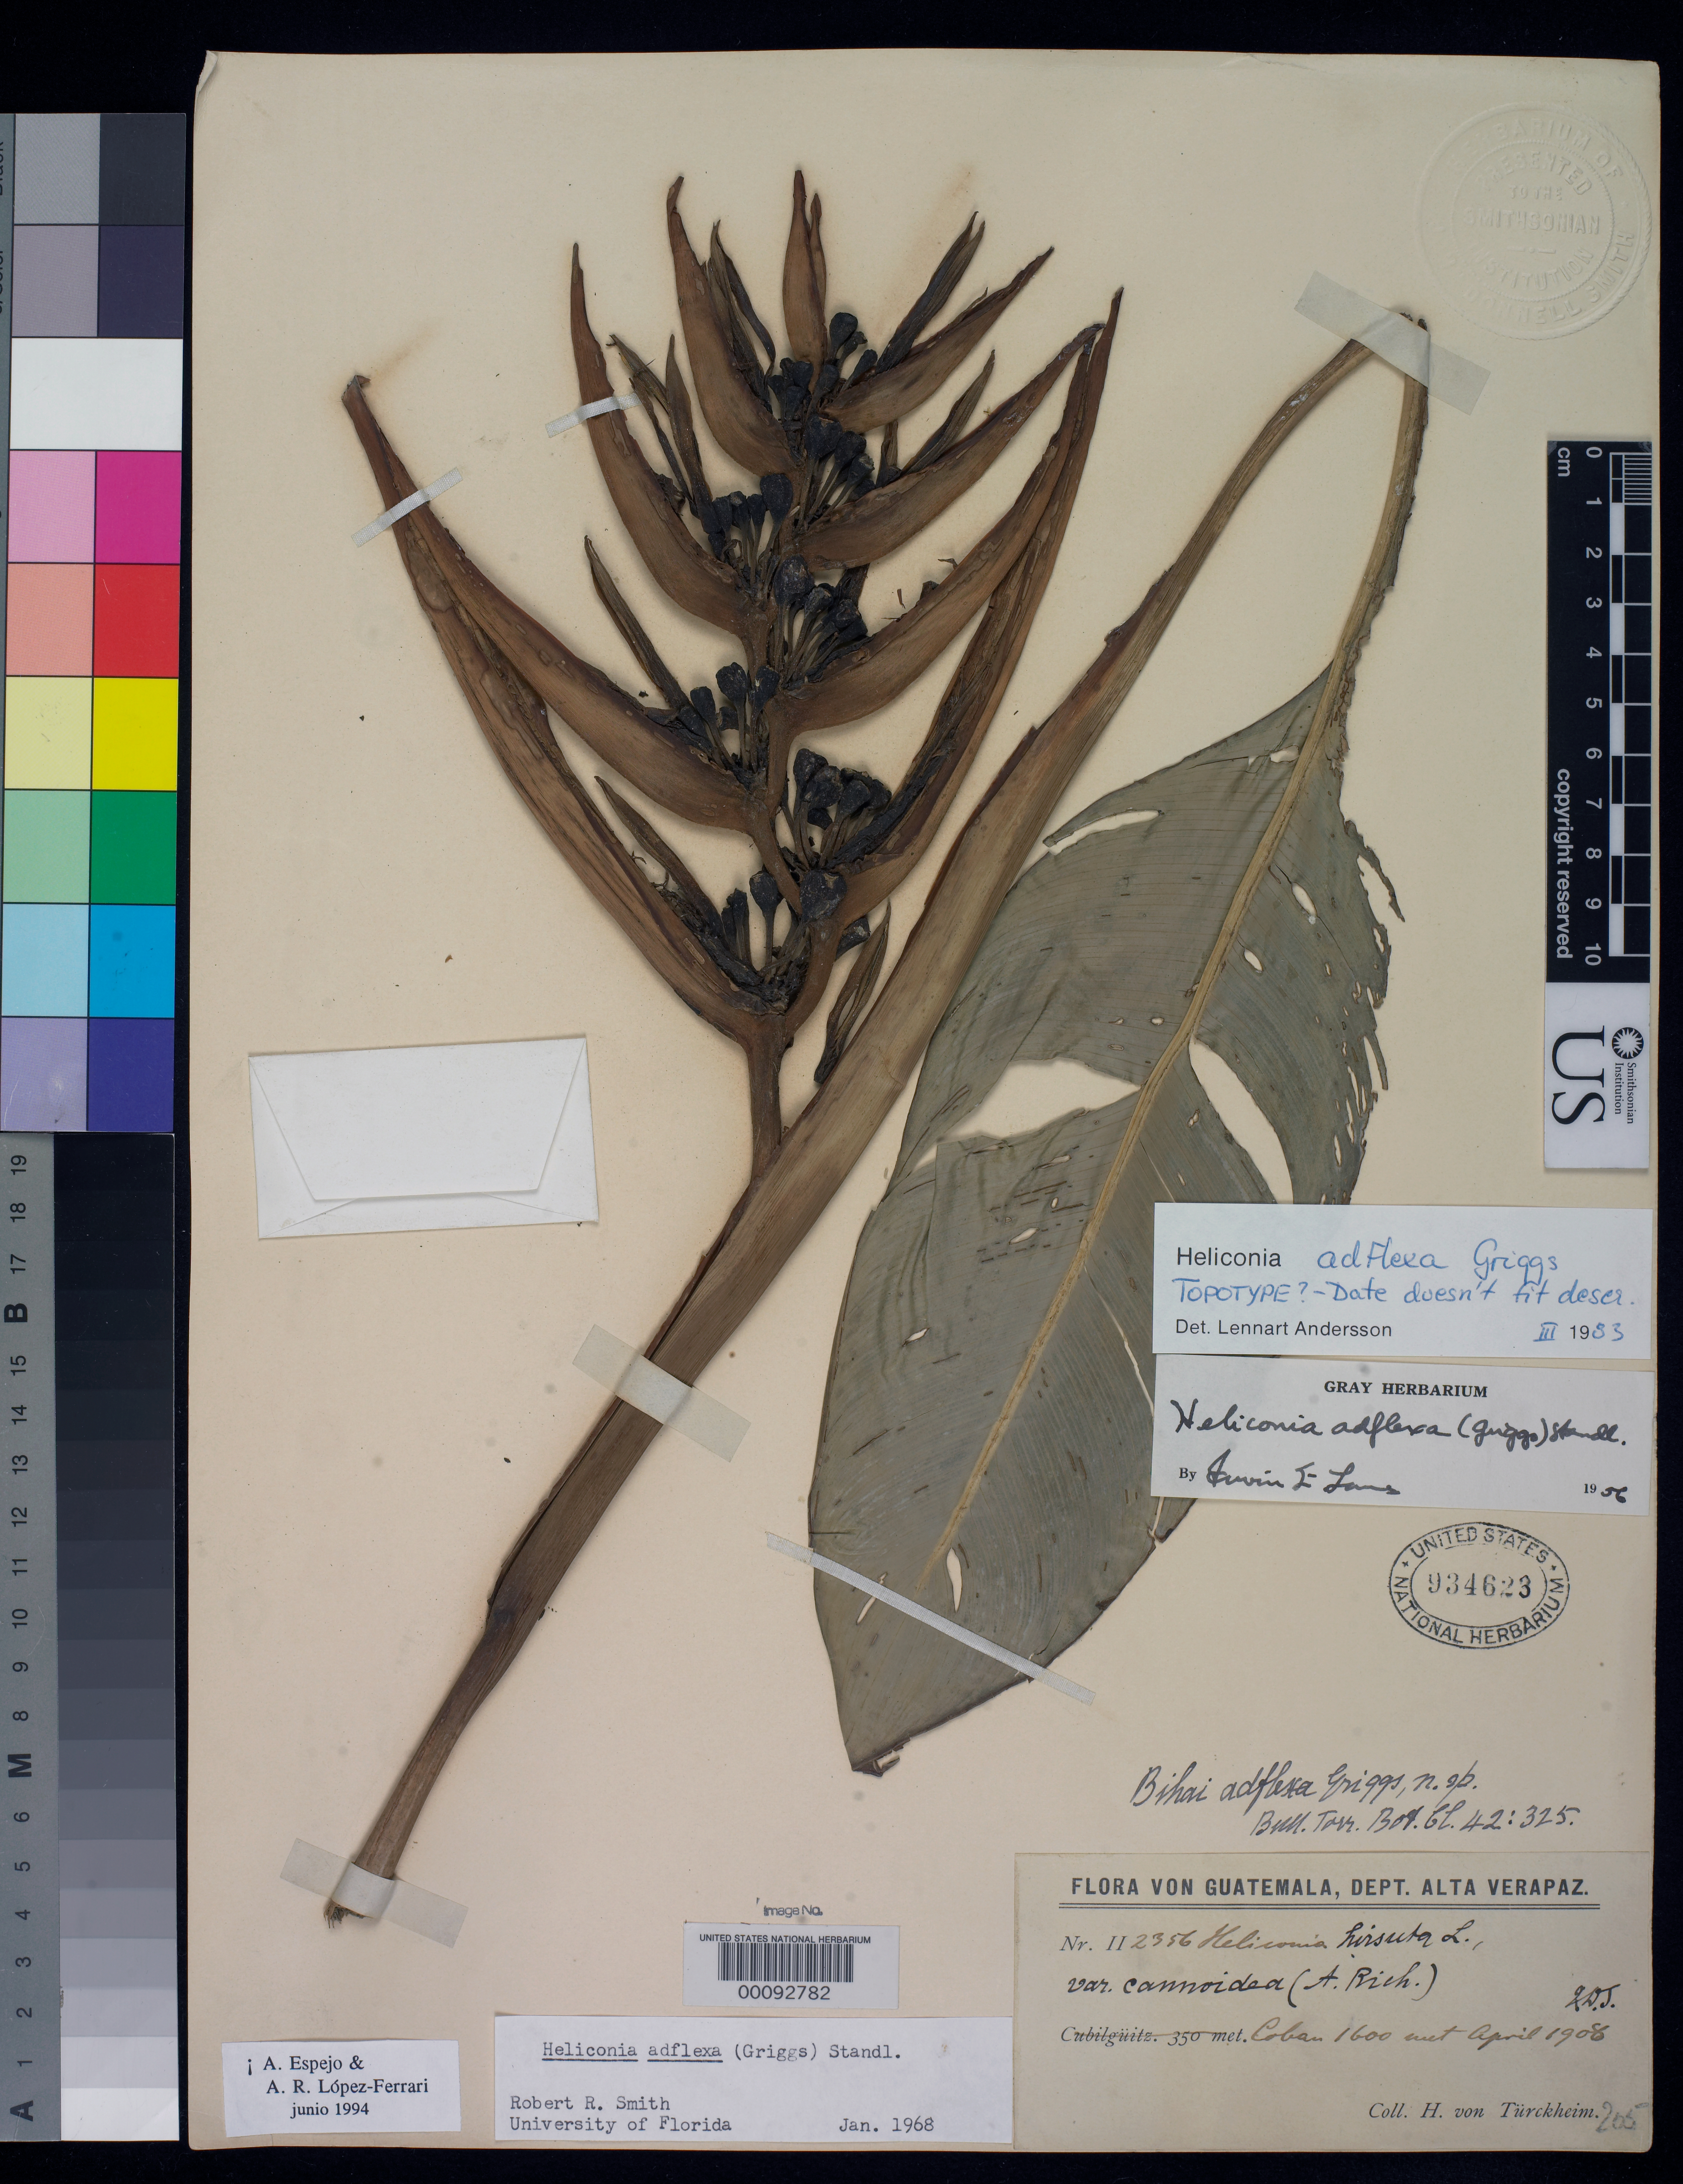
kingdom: Plantae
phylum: Tracheophyta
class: Liliopsida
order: Zingiberales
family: Heliconiaceae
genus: Bihai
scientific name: Bihai adflexa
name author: R.F. Griggs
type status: Isotype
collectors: H. von Türckheim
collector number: II 2356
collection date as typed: Apr 1908 to -- Jun 1908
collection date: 1908-04/1908-06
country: Guatemala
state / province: Alta Verapaz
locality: Cobán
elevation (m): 1600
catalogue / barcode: US 934623